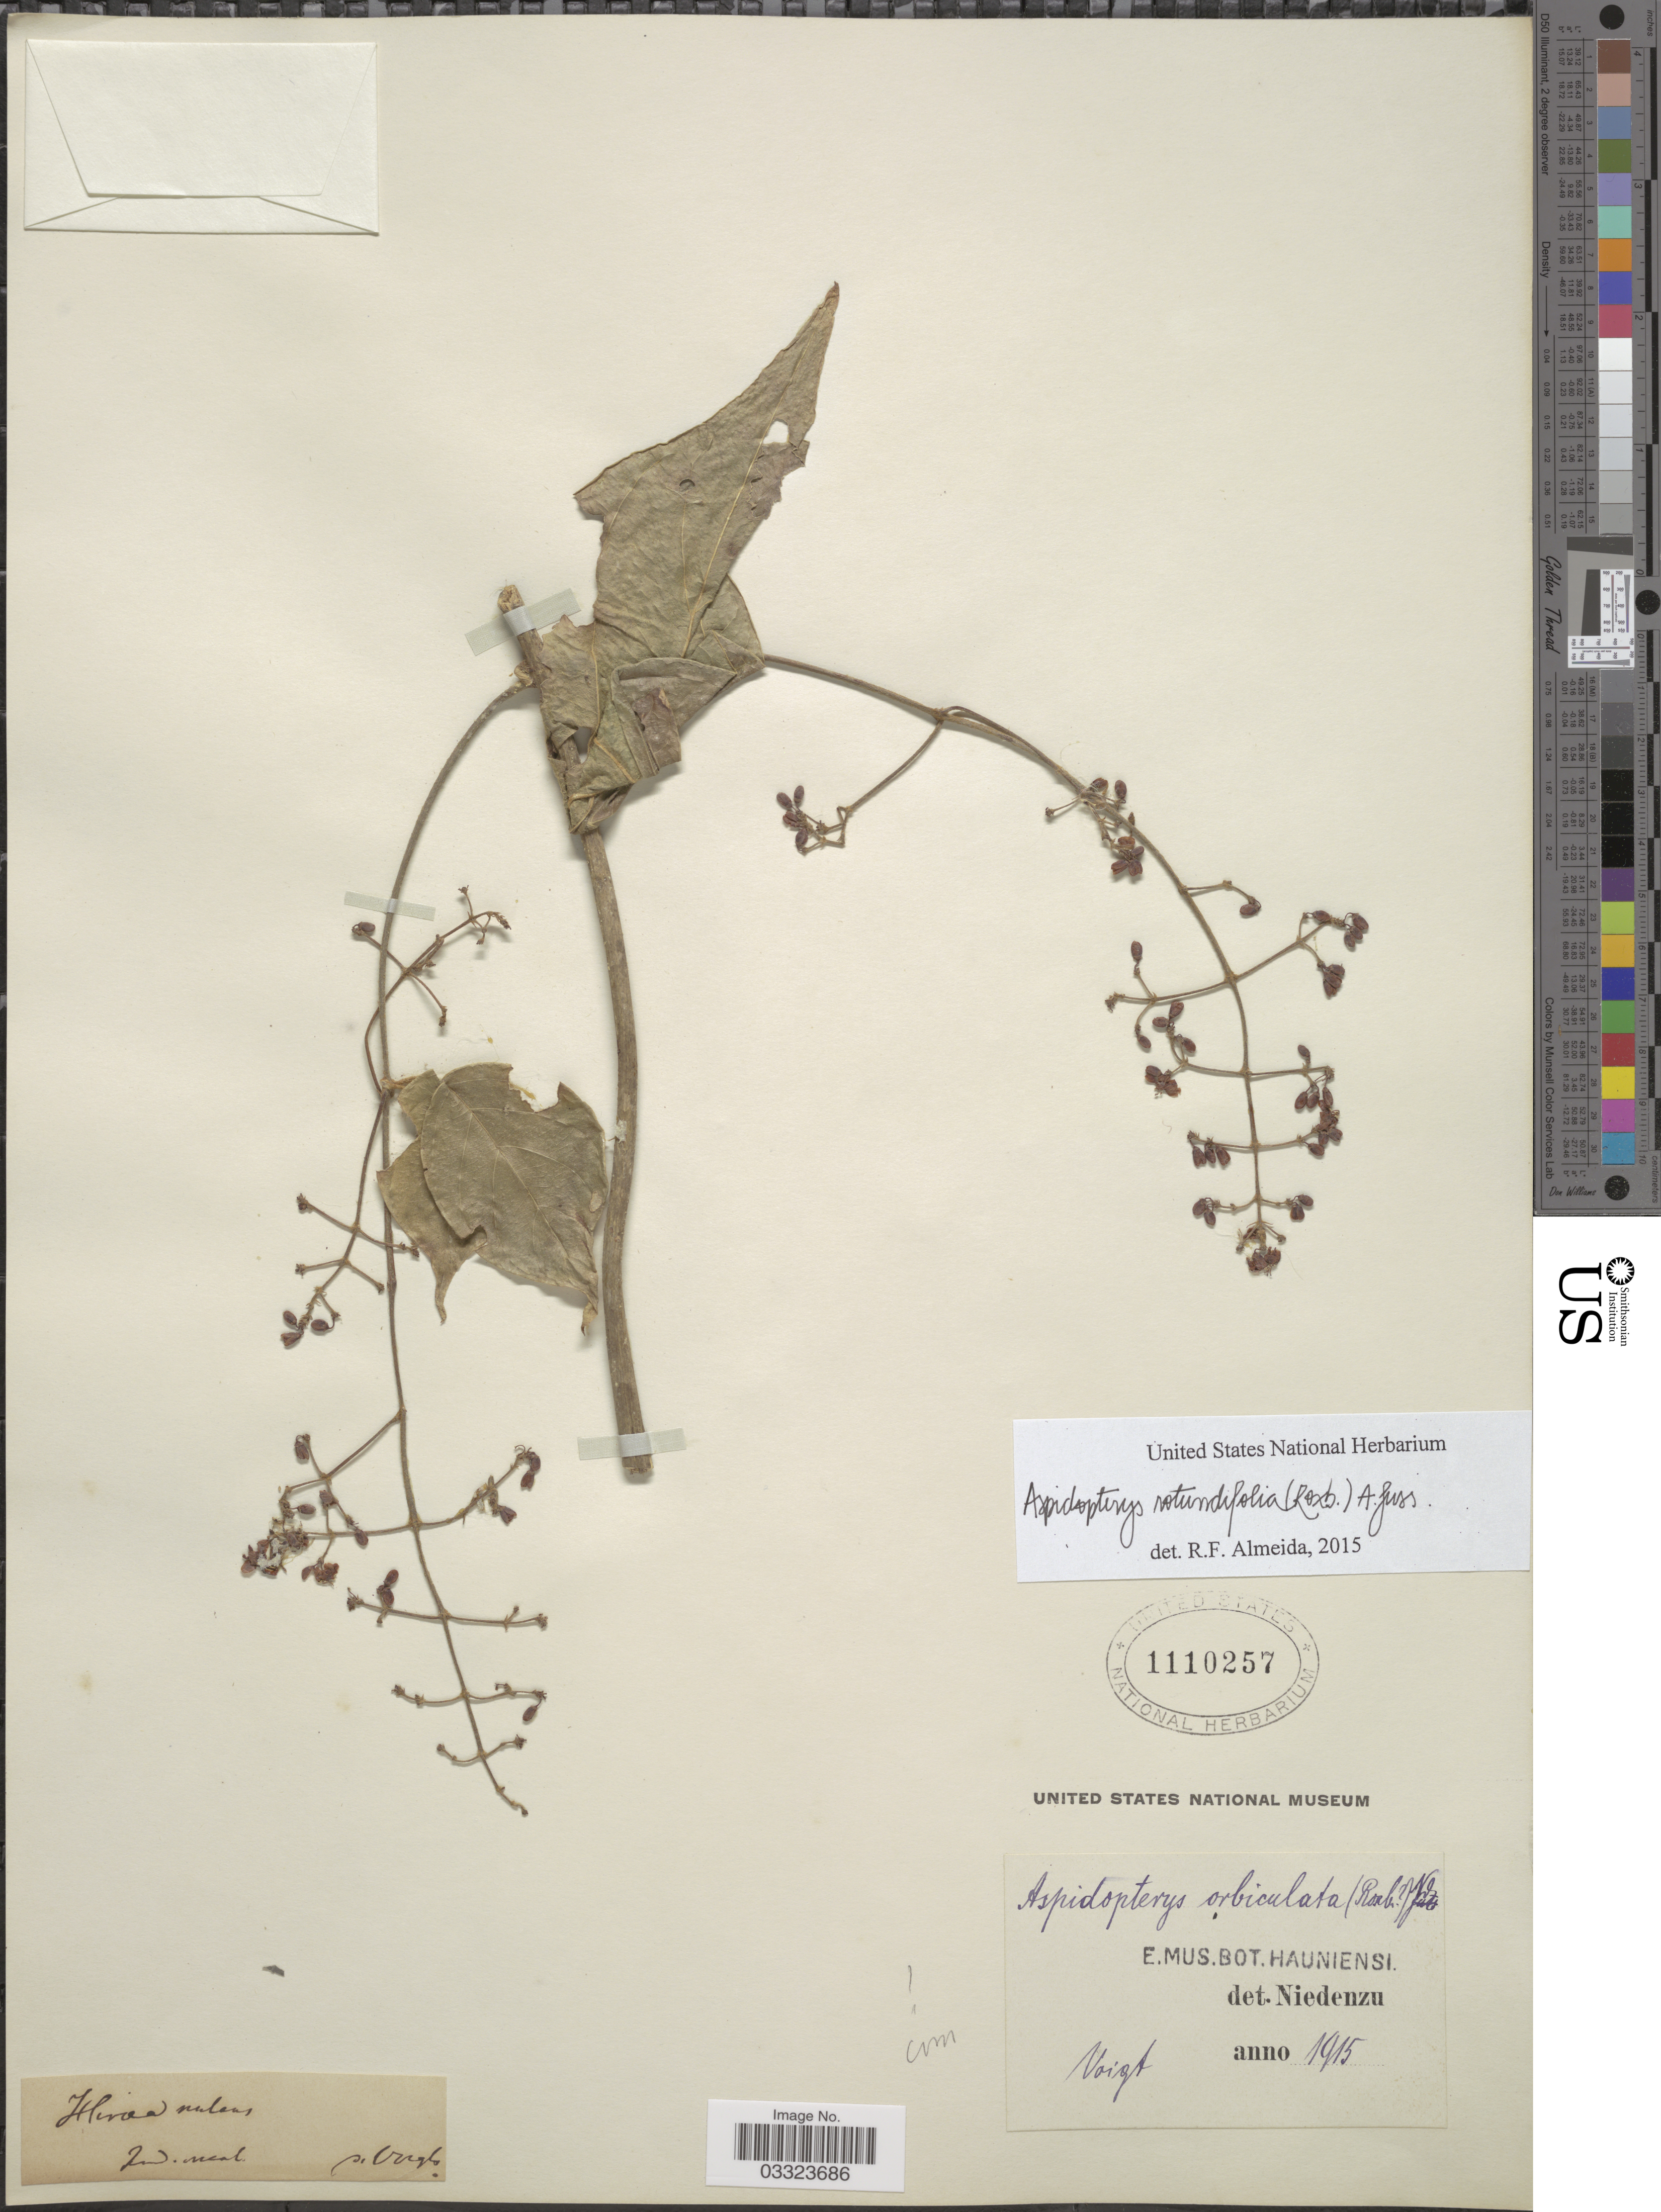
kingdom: Plantae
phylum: Tracheophyta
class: Magnoliopsida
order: Malpighiales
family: Malpighiaceae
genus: Aspidopterys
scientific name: Aspidopterys orbiculata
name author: (Roxb. ex Wall.) Nied.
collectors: Voigt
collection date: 1915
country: India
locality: Ind. orient.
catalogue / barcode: US 1110257